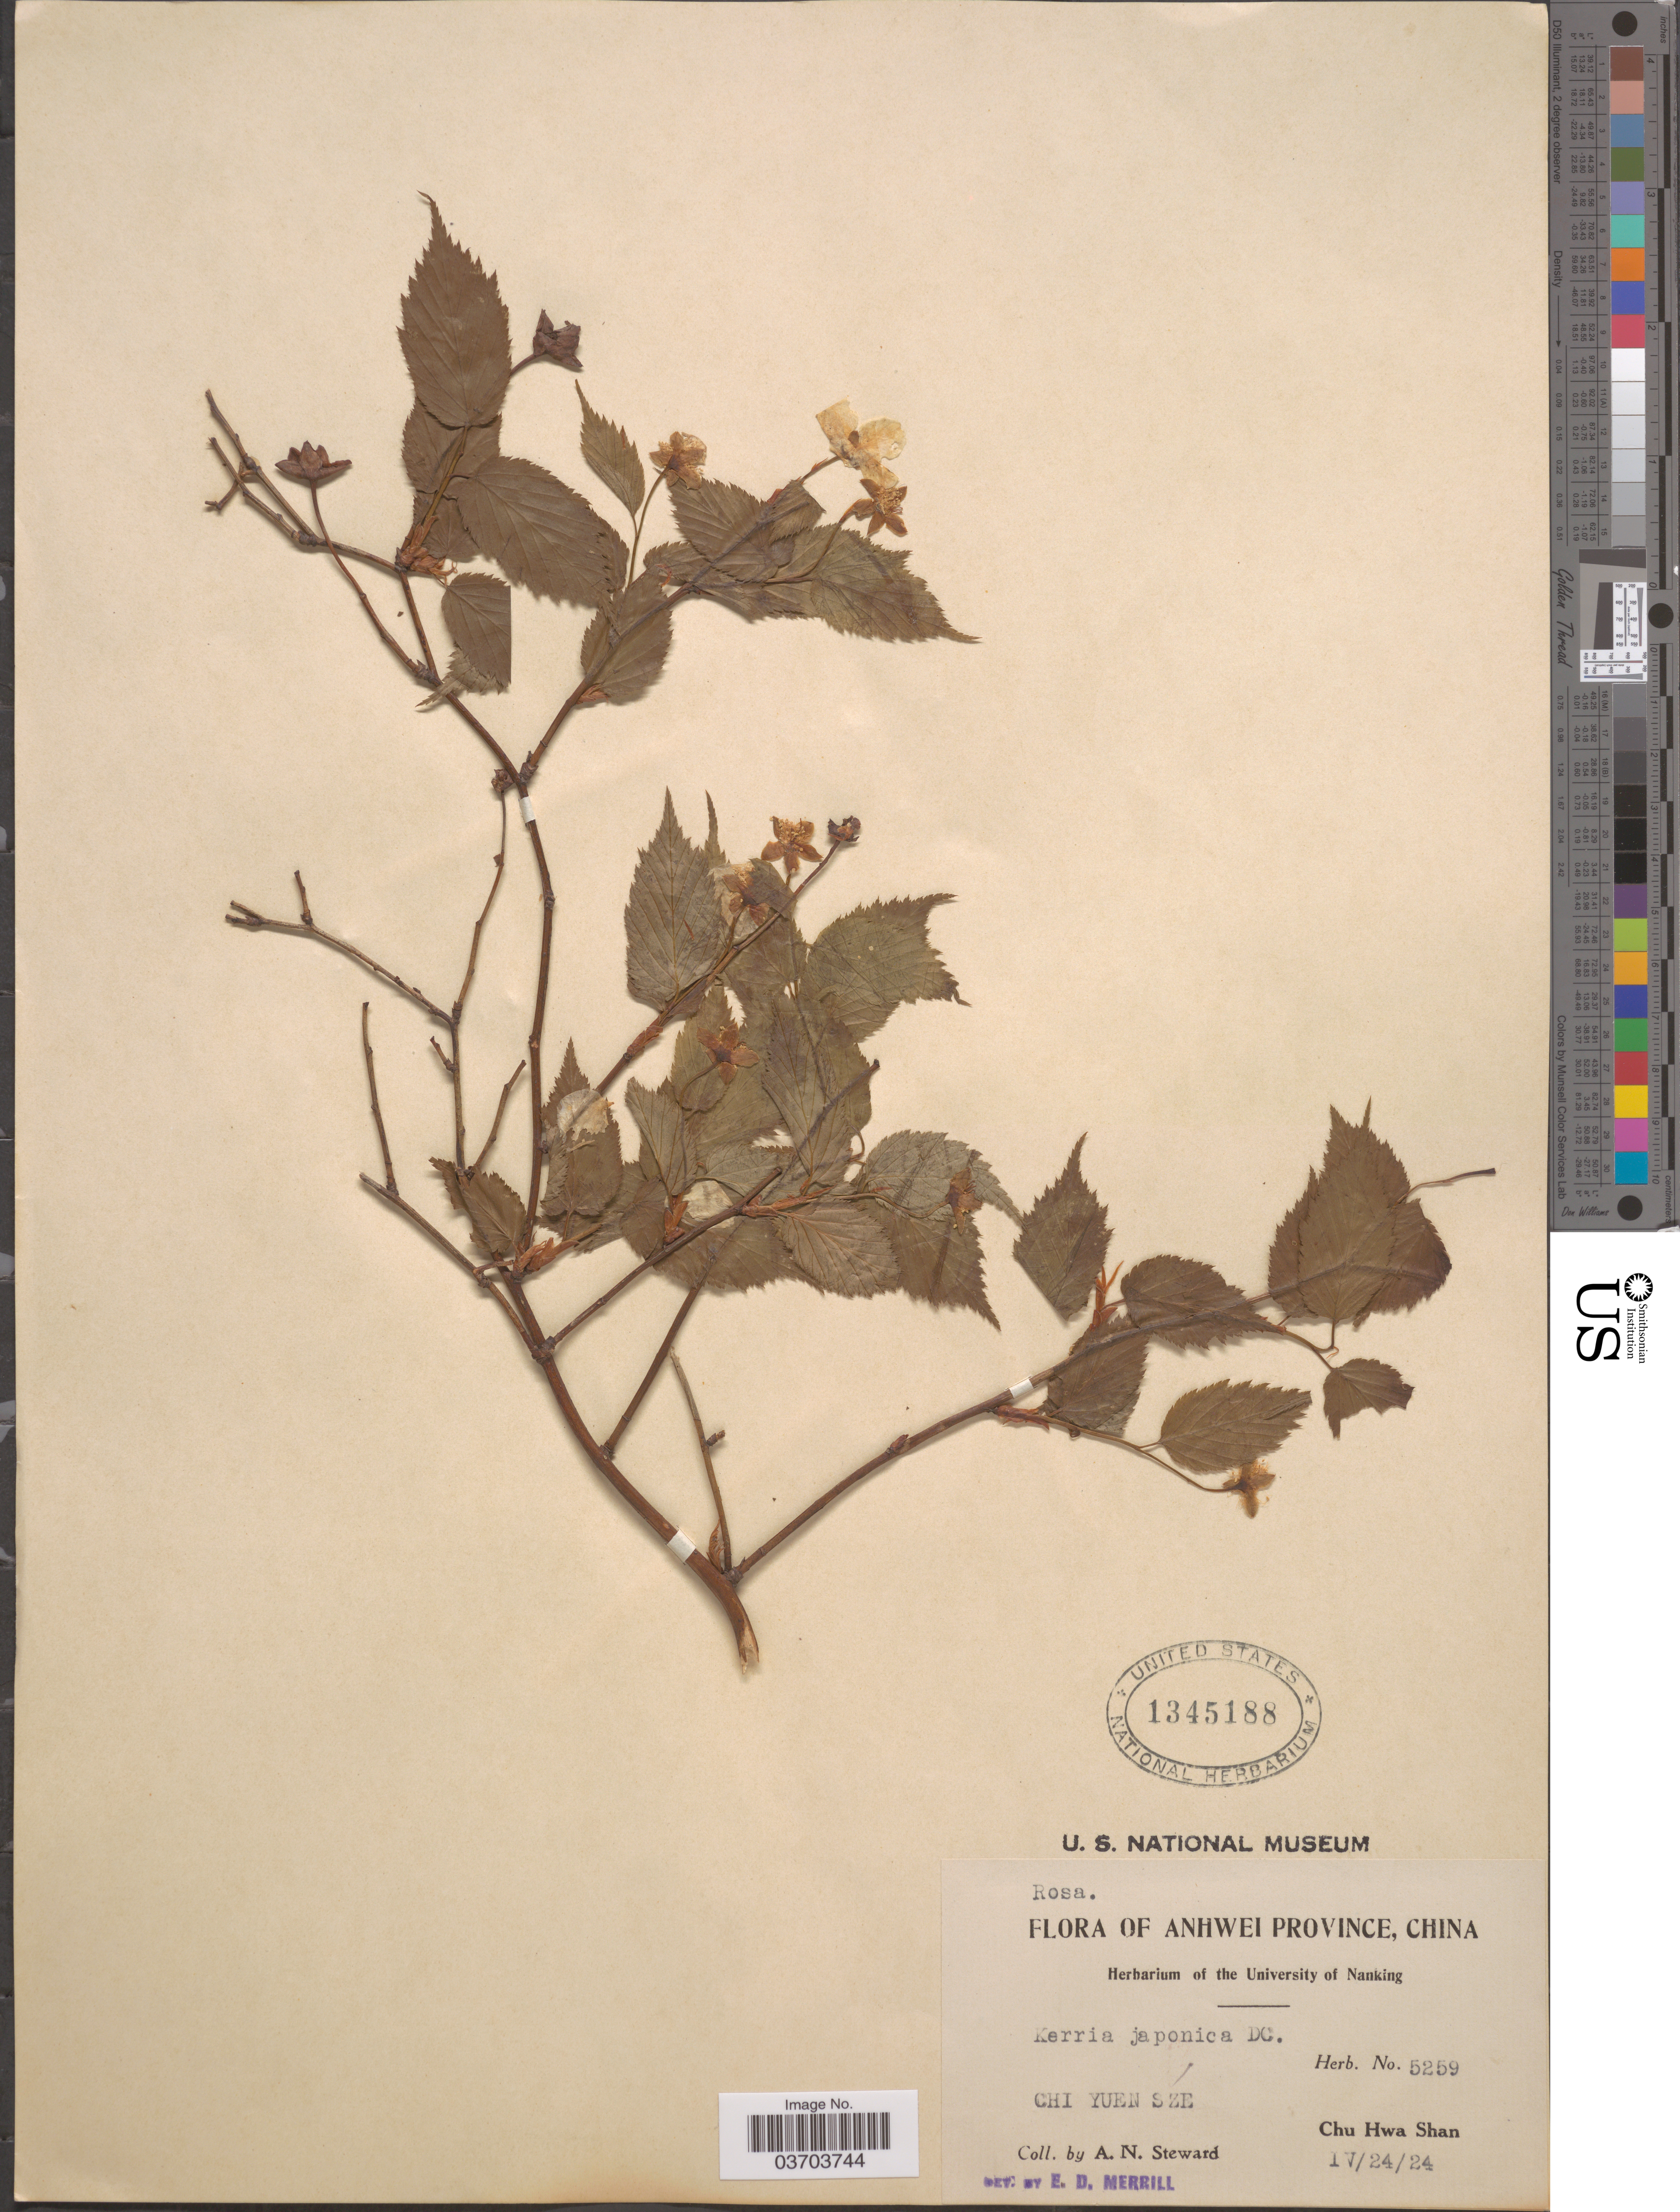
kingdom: Plantae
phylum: Tracheophyta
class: Magnoliopsida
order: Rosales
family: Rosaceae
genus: Kerria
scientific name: Kerria japonica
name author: (L.) DC.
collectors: A. N. Steward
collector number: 5259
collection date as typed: Transcribed d/m/y: 24/4/24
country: China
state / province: Anhui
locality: Anhwei Province. Chi Yuen Sze. Chu Hwa Shan.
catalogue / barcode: US 1345188